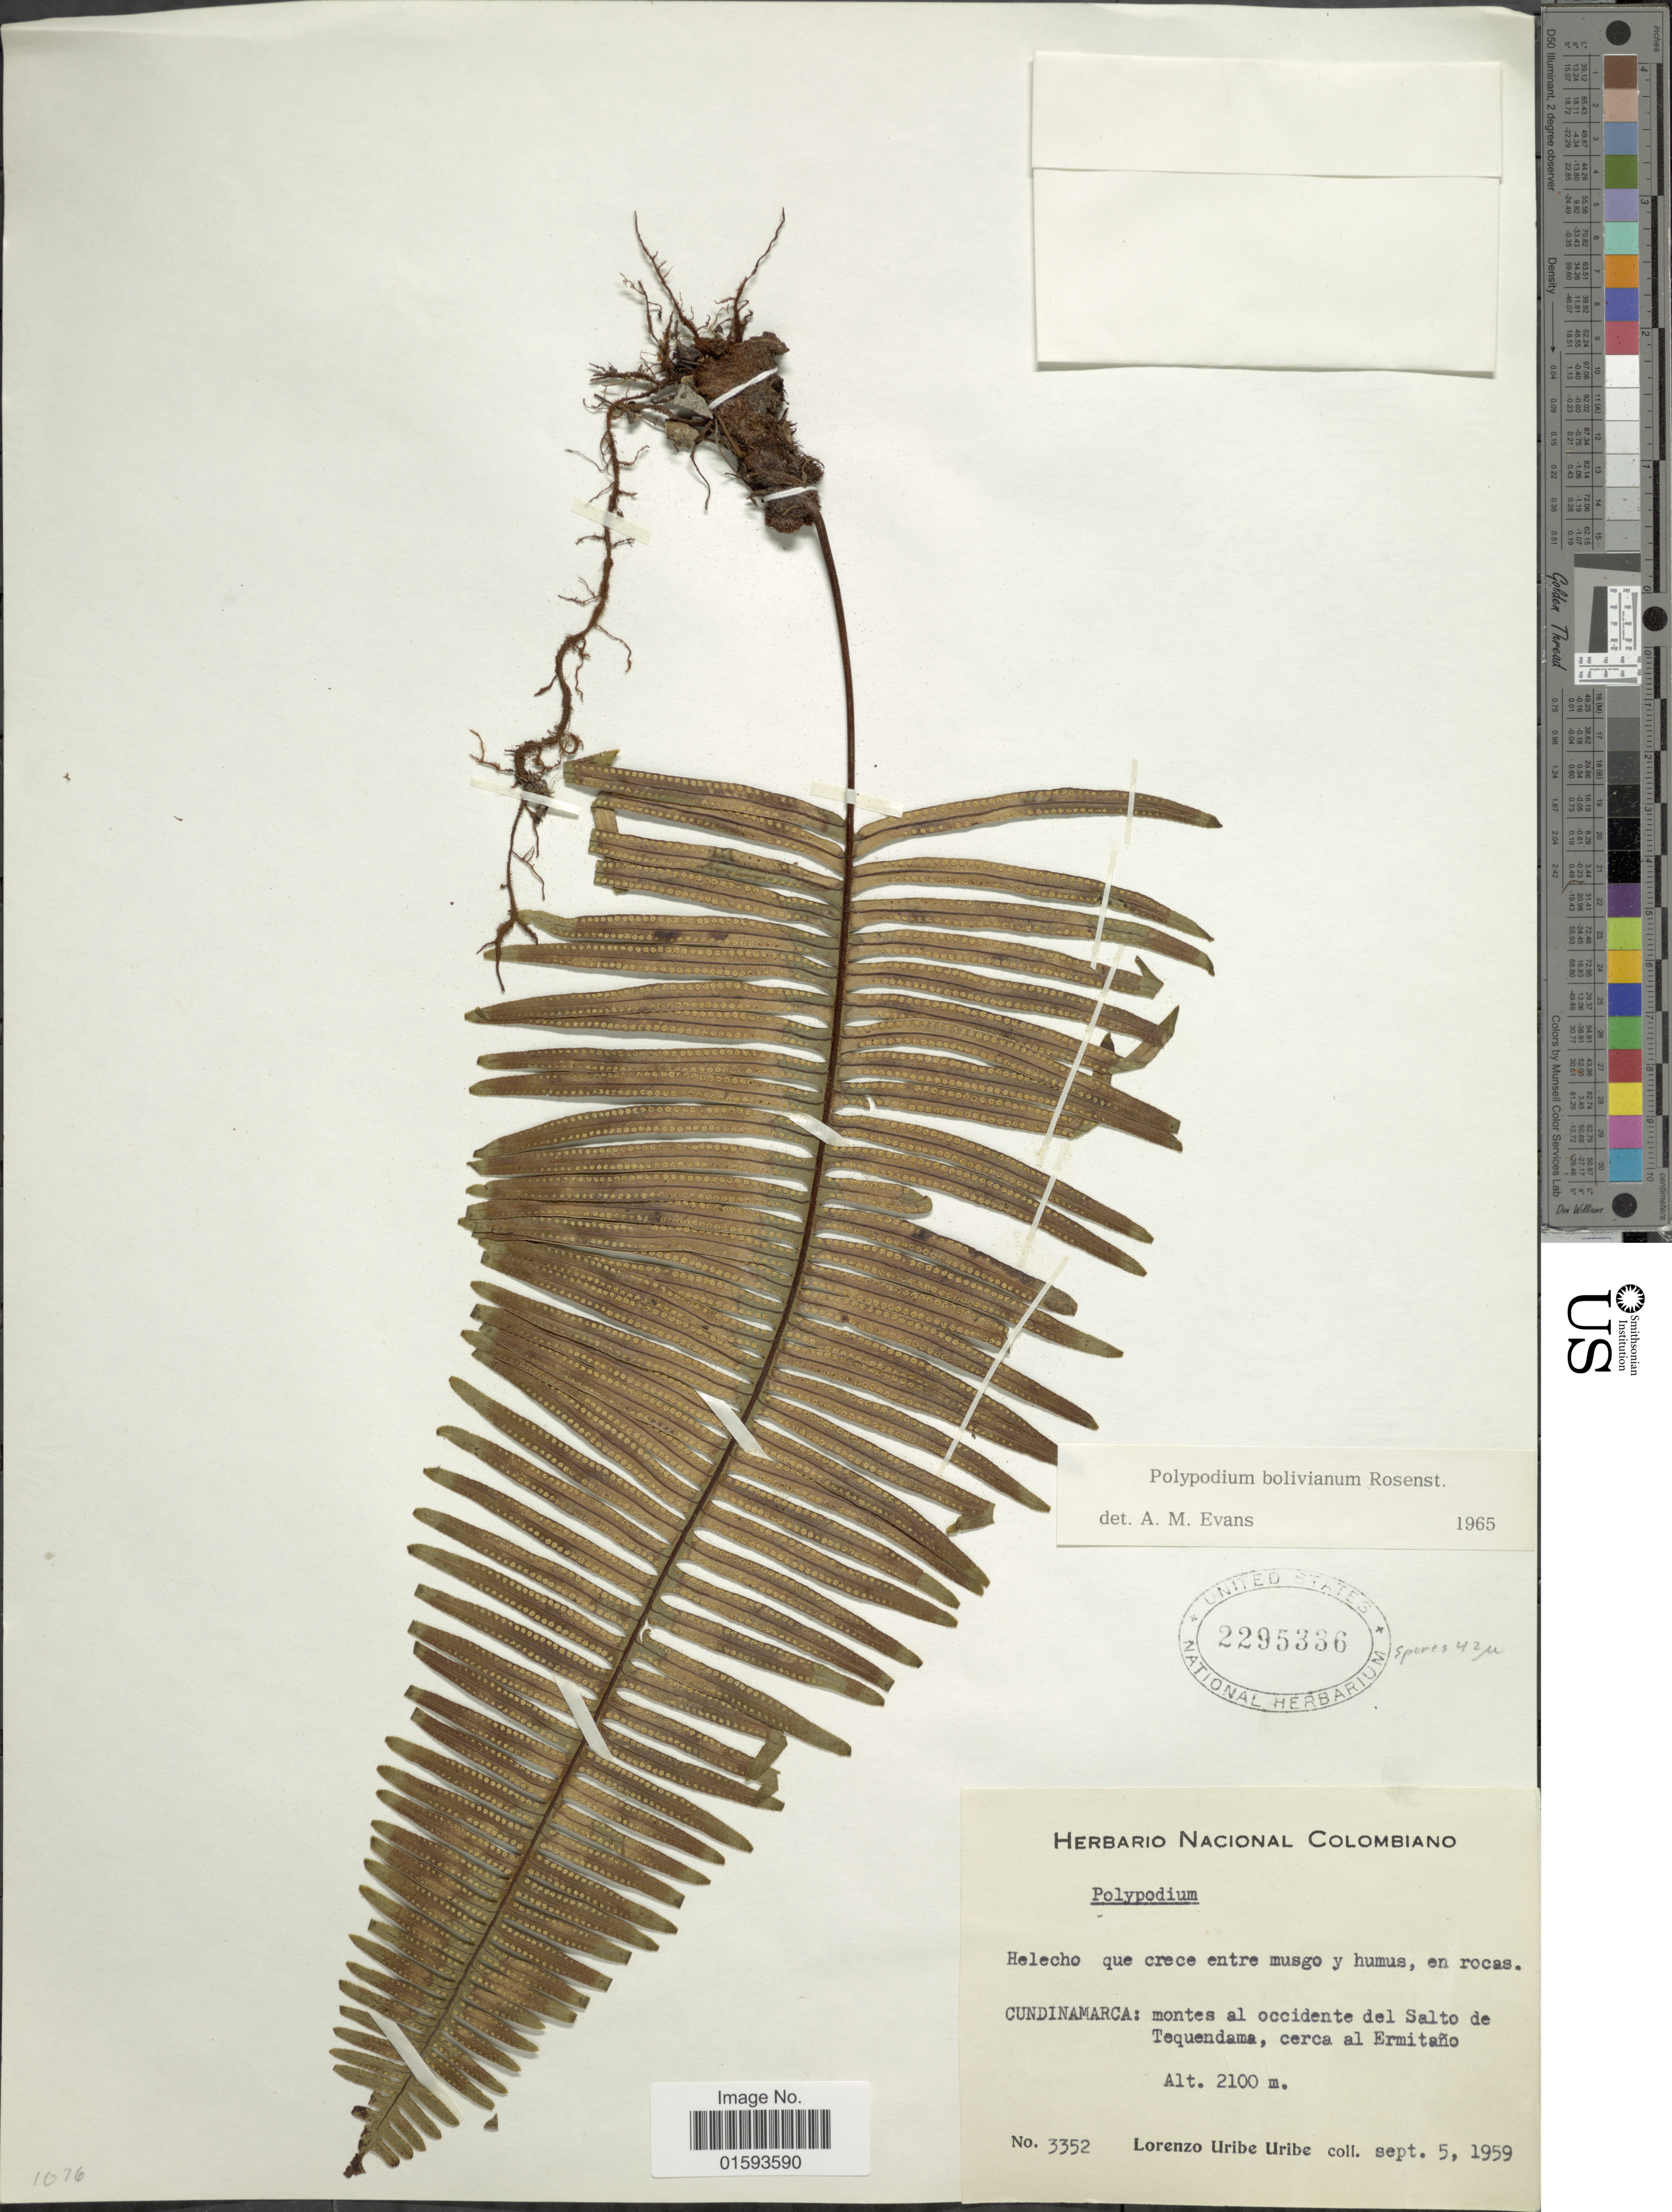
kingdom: Plantae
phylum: Tracheophyta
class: Polypodiopsida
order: Polypodiales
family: Polypodiaceae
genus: Pecluma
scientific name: Pecluma divaricata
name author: (E. Fourn.) Mickel & Beitel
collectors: L. Uribe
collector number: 3352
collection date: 1959-09-05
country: Colombia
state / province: Cundinamarca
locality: Montes el occidente del Salto de Tequendama, cerca al Ermitano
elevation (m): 2100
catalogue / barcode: US 2295336